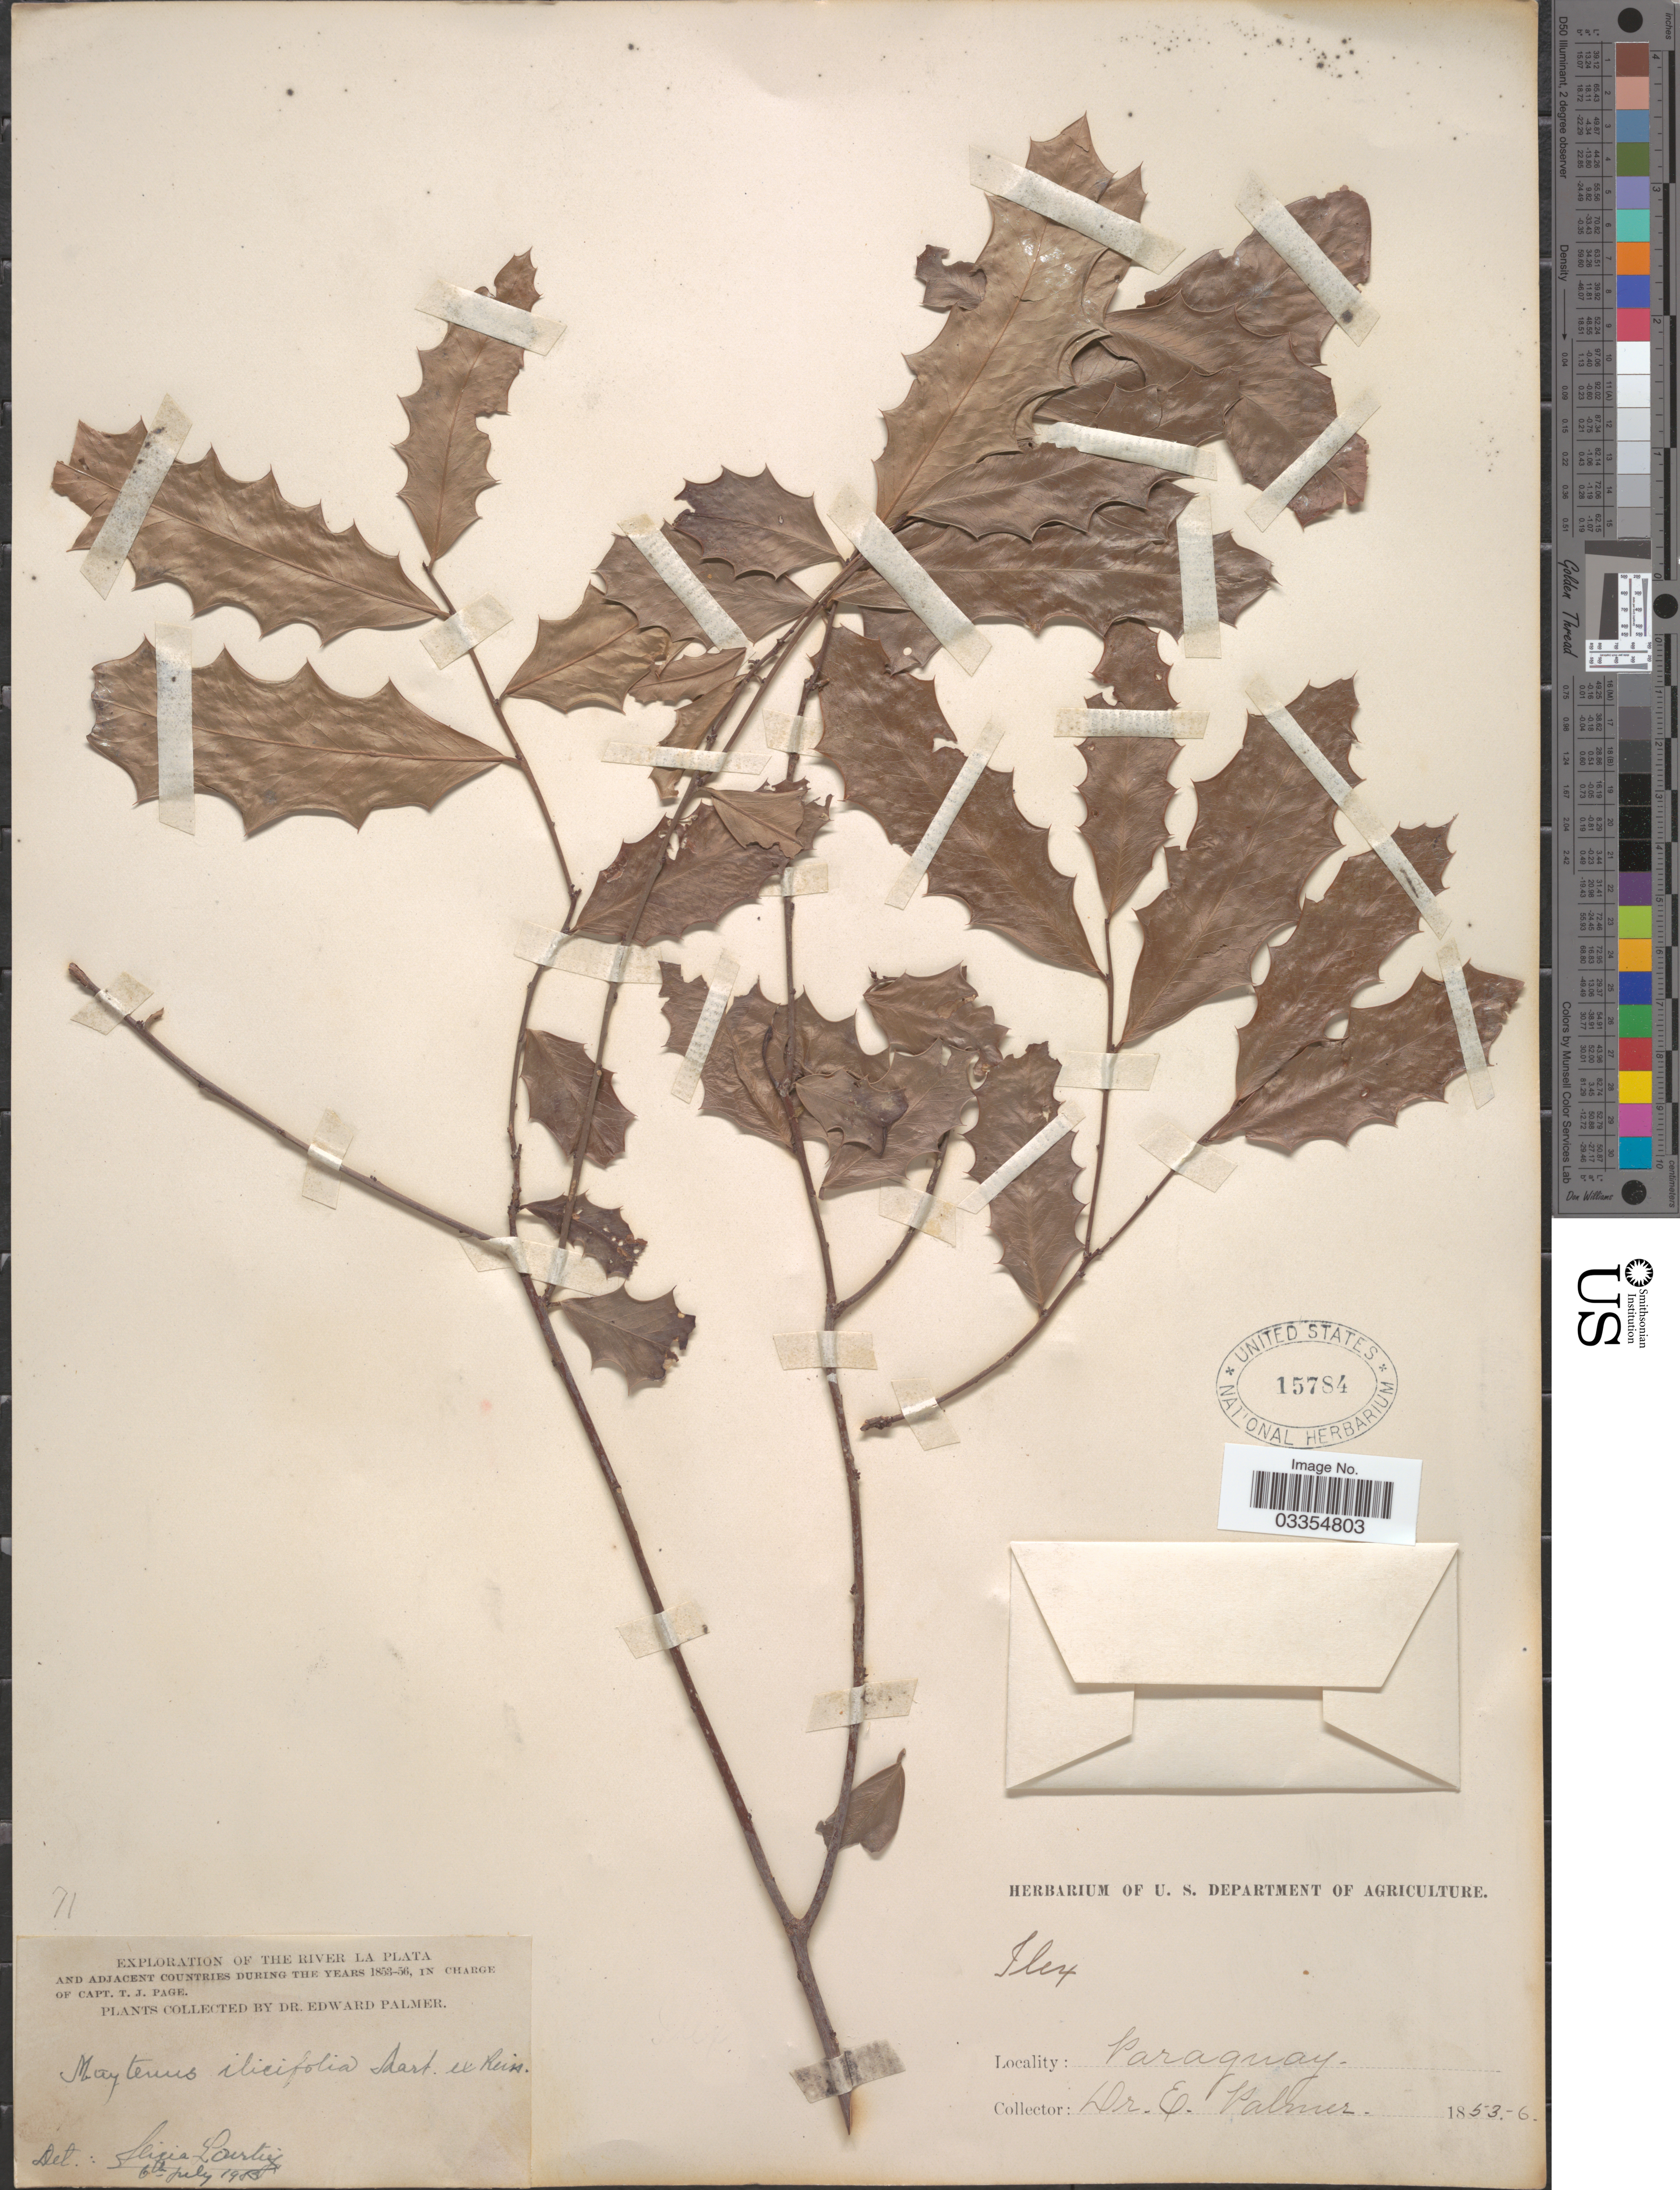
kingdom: Plantae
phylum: Tracheophyta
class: Magnoliopsida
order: Celastrales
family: Celastraceae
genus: Maytenus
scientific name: Maytenus ilicifolia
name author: (Schrad.) Planch.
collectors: E. Palmer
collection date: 1853/1856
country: Paraguay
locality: The River La Plata and adjacent countries.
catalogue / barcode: US 15784